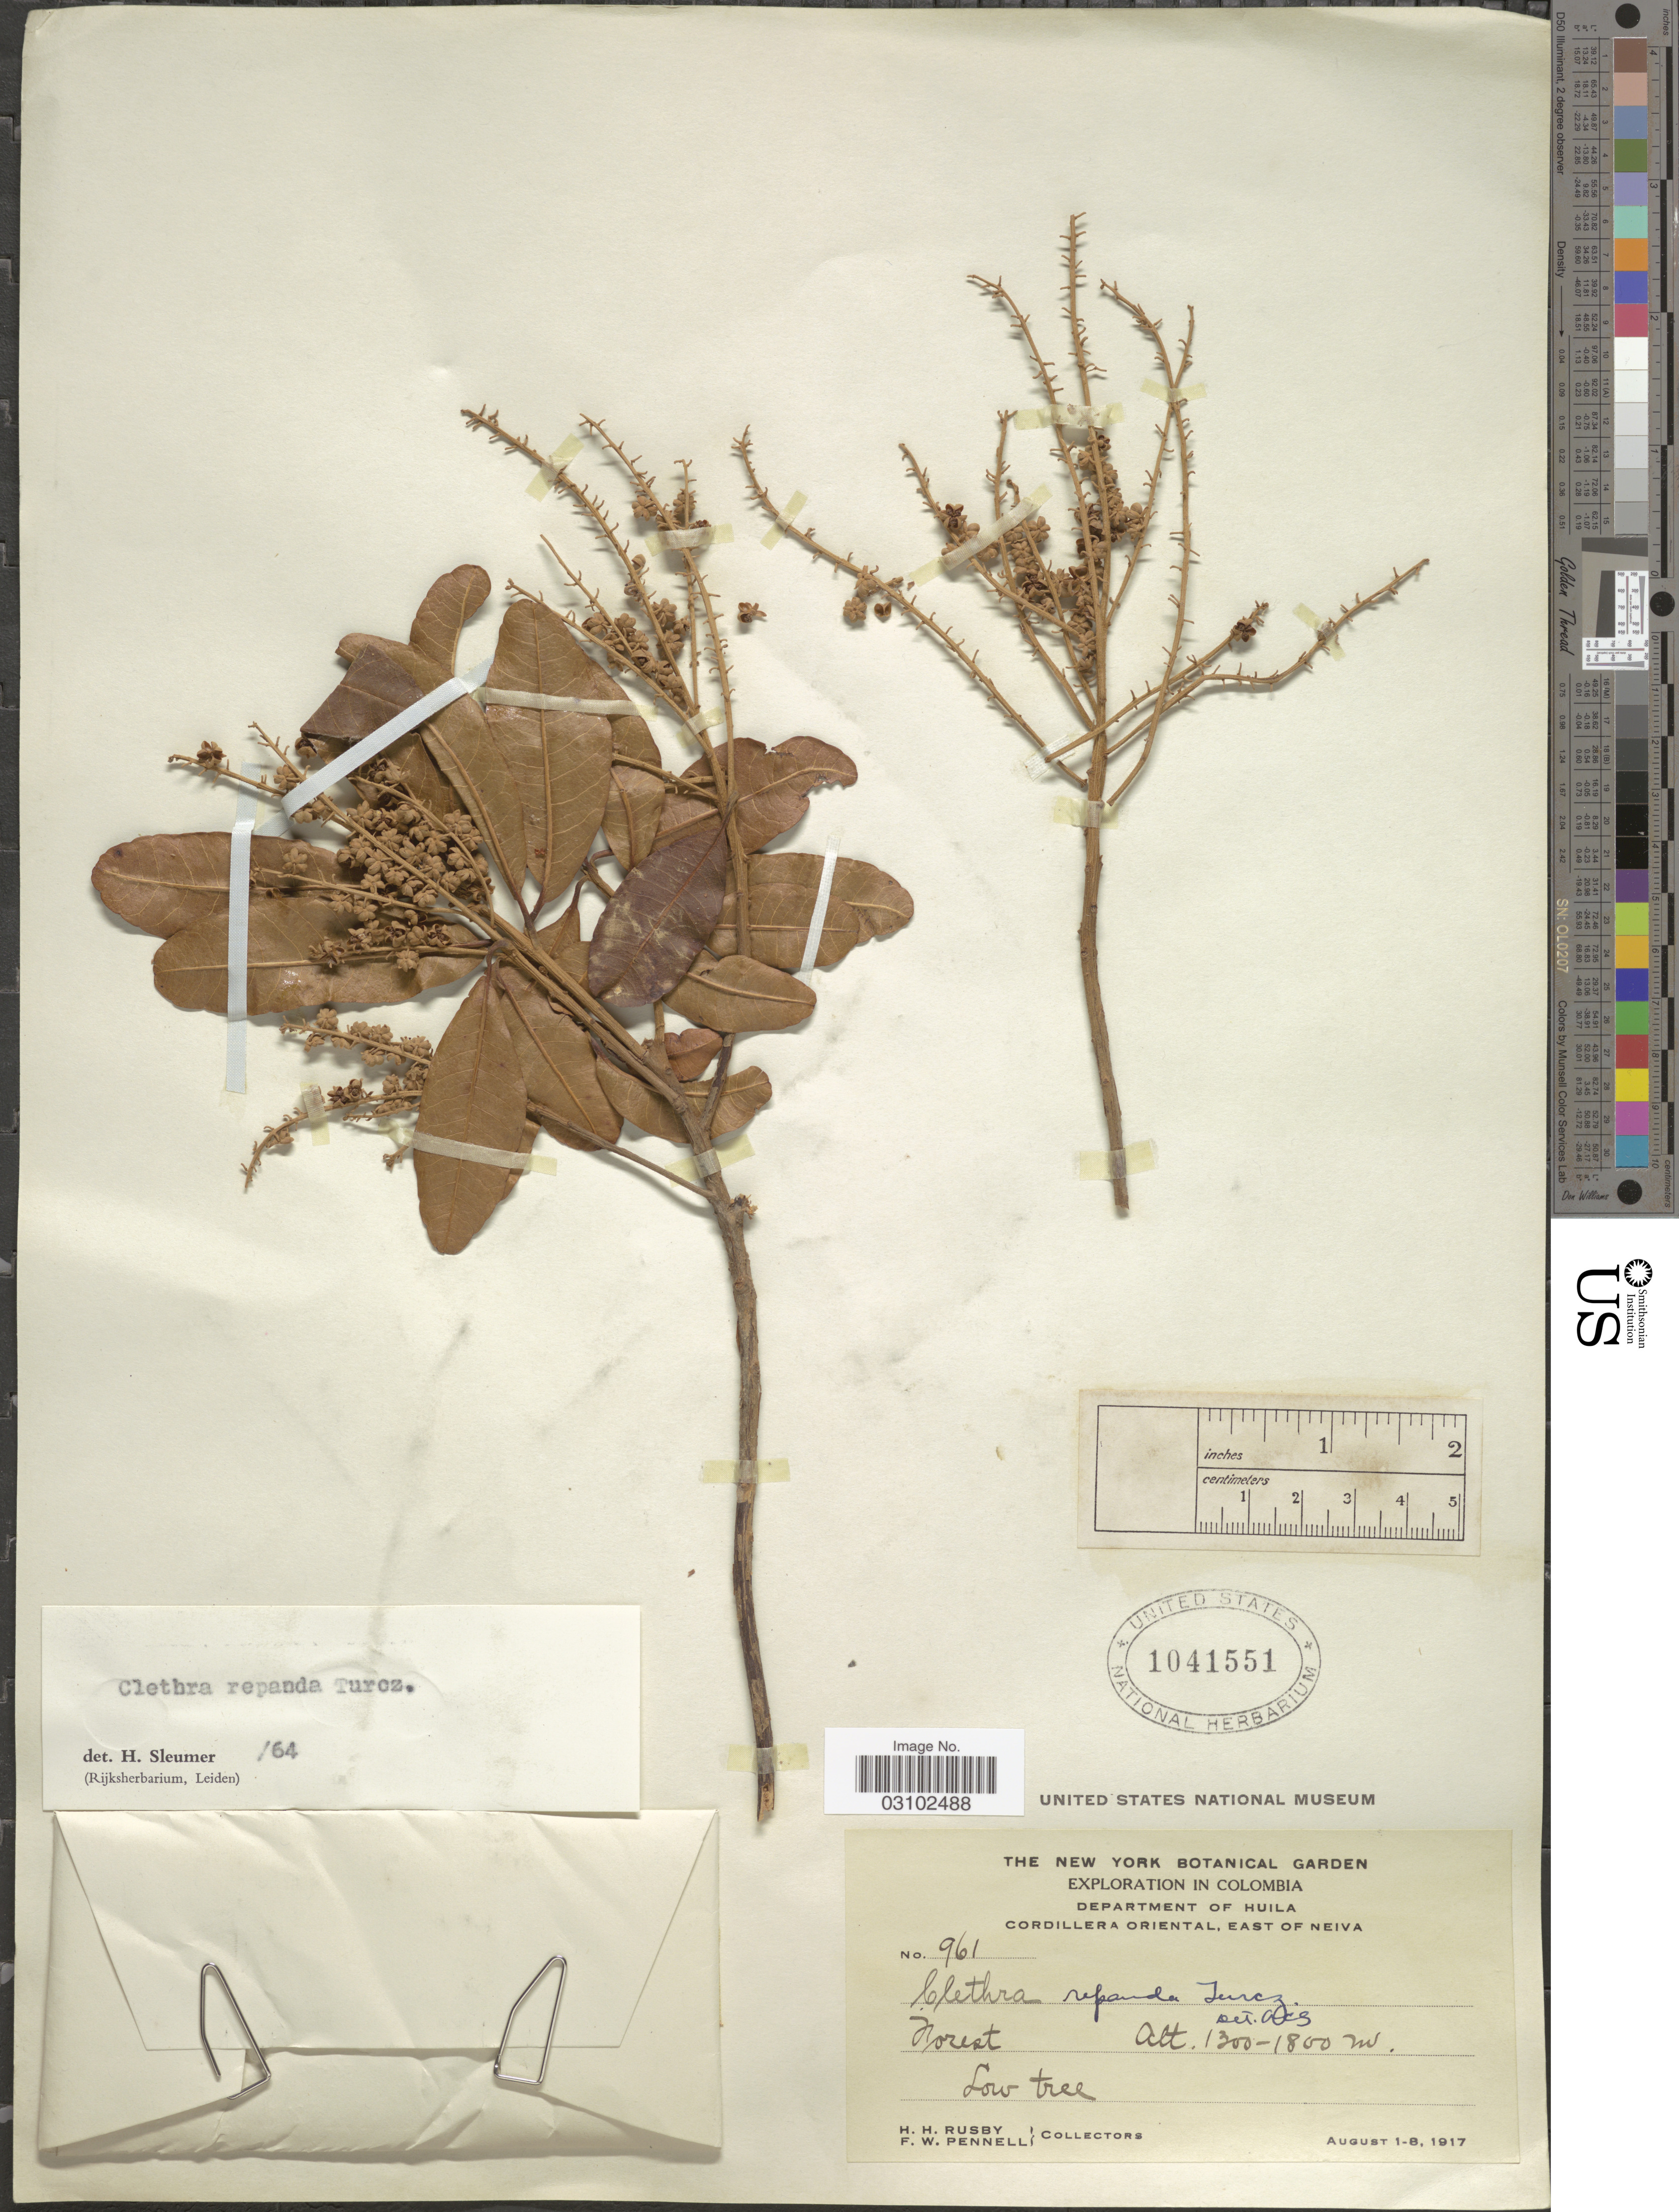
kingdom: Plantae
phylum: Tracheophyta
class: Magnoliopsida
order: Ericales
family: Clethraceae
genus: Clethra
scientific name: Clethra repanda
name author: Turcz.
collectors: H. H. Rusby & F. W. Pennell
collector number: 961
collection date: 1917-08-01/1917-08-08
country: Colombia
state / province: Huila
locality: Department of Huila. Cordillera Oriental, East of Neiva.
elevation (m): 1300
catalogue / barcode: US 1041551